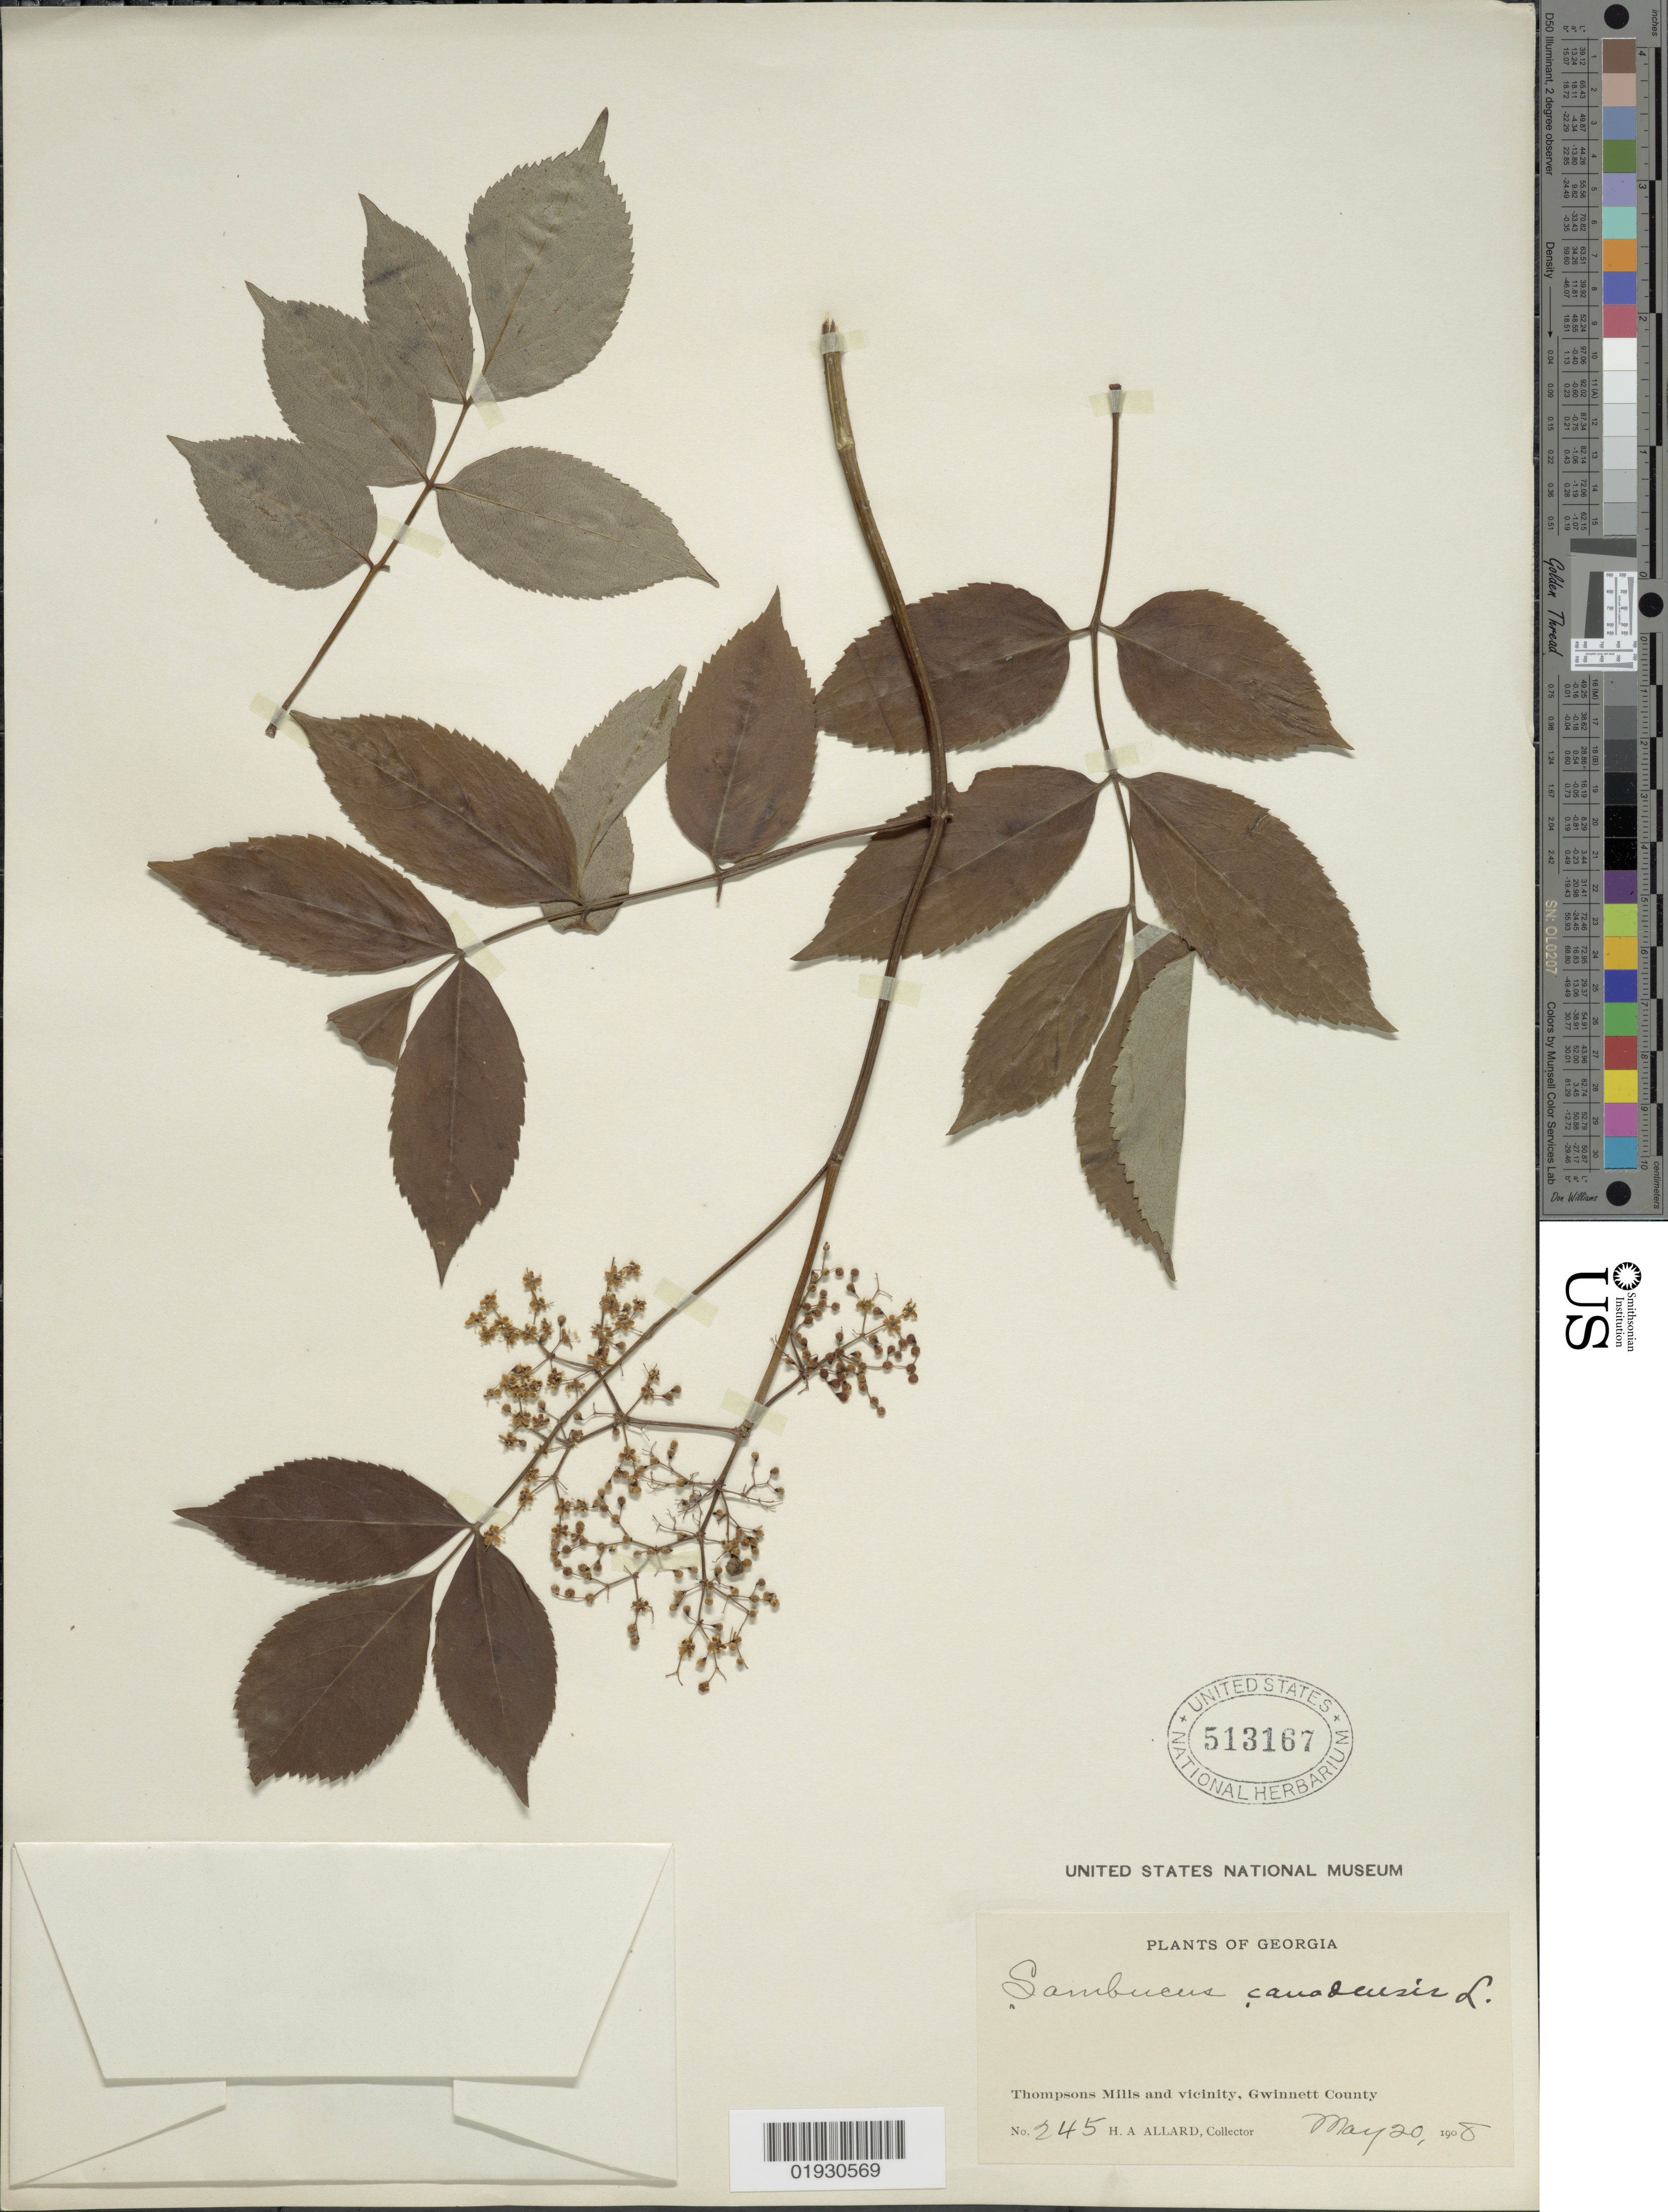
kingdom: Plantae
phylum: Tracheophyta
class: Magnoliopsida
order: Dipsacales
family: Viburnaceae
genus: Sambucus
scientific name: Sambucus canadensis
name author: L.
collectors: H. A. Allard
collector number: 245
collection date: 1908-05-20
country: United States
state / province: Georgia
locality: Thompsons Mills and vicinity, Gwinneth County.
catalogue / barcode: US 513167